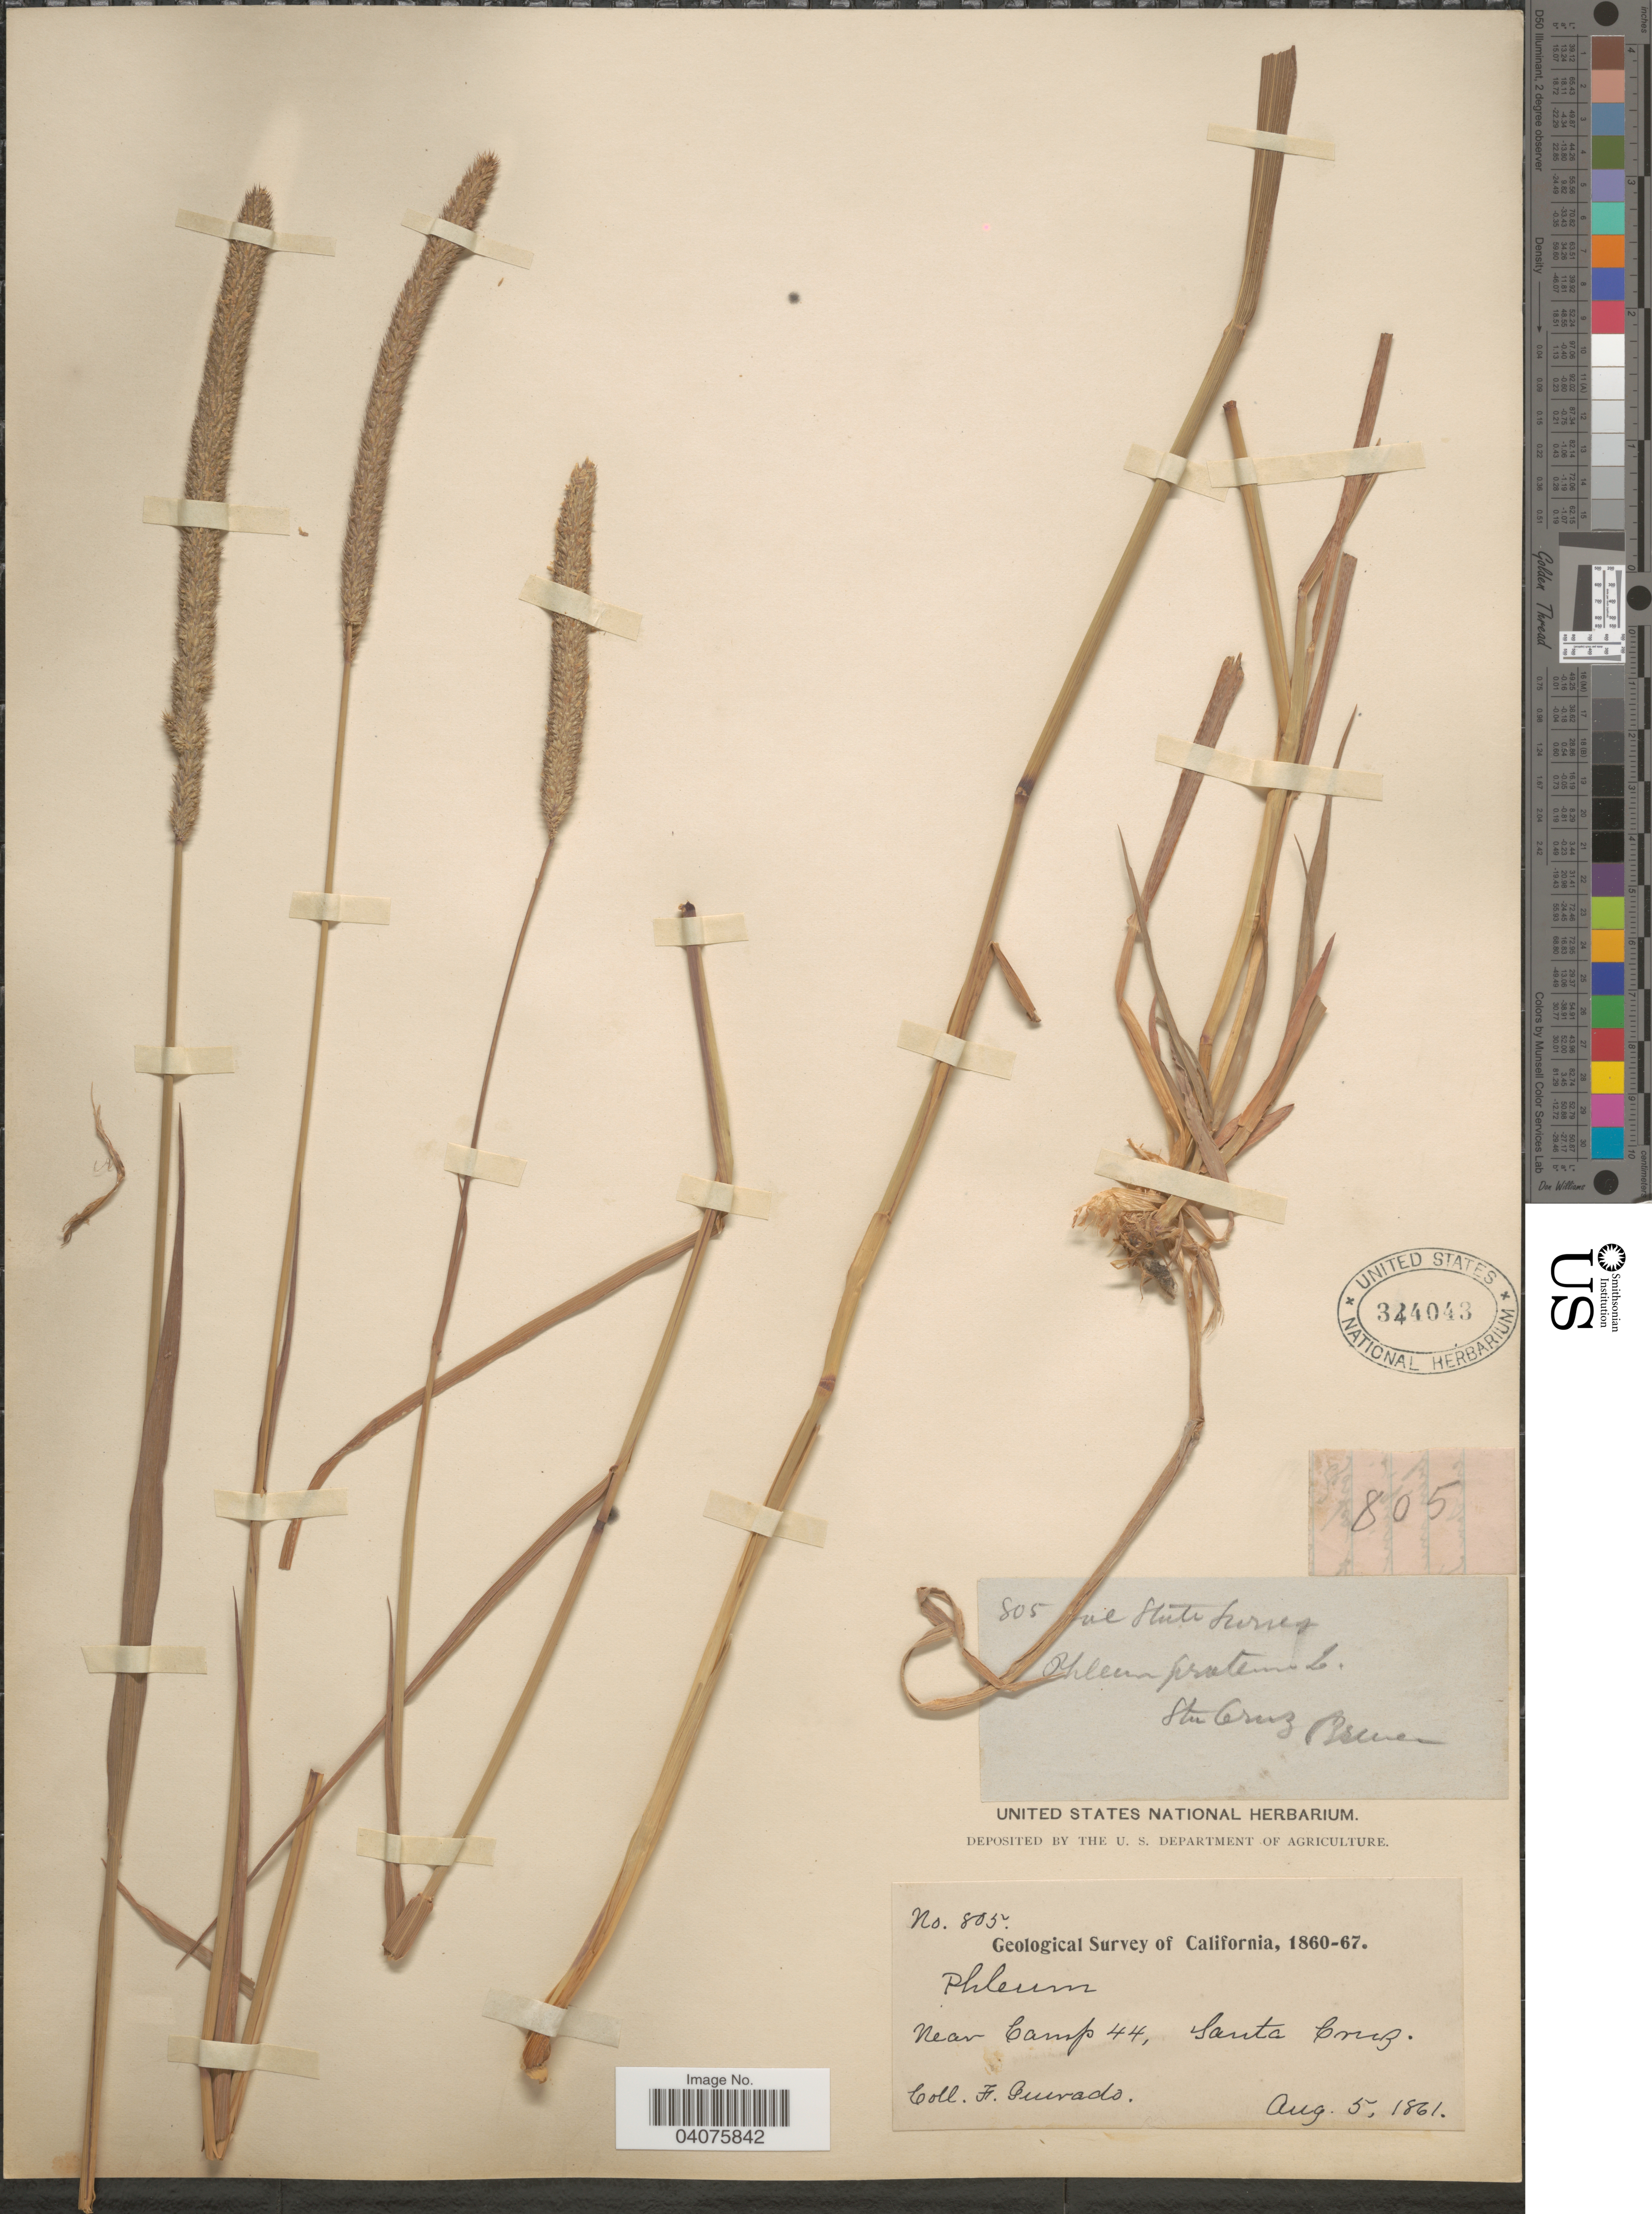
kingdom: Plantae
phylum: Tracheophyta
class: Liliopsida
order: Poales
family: Poaceae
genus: Phleum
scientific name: Phleum pratense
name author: L.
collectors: F. Guirado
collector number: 805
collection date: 1861-08-05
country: United States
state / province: California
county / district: Santa Cruz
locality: Geological Survey of California, 1860-67. Near Camp 44, Santa Cruz.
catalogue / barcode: US 344043